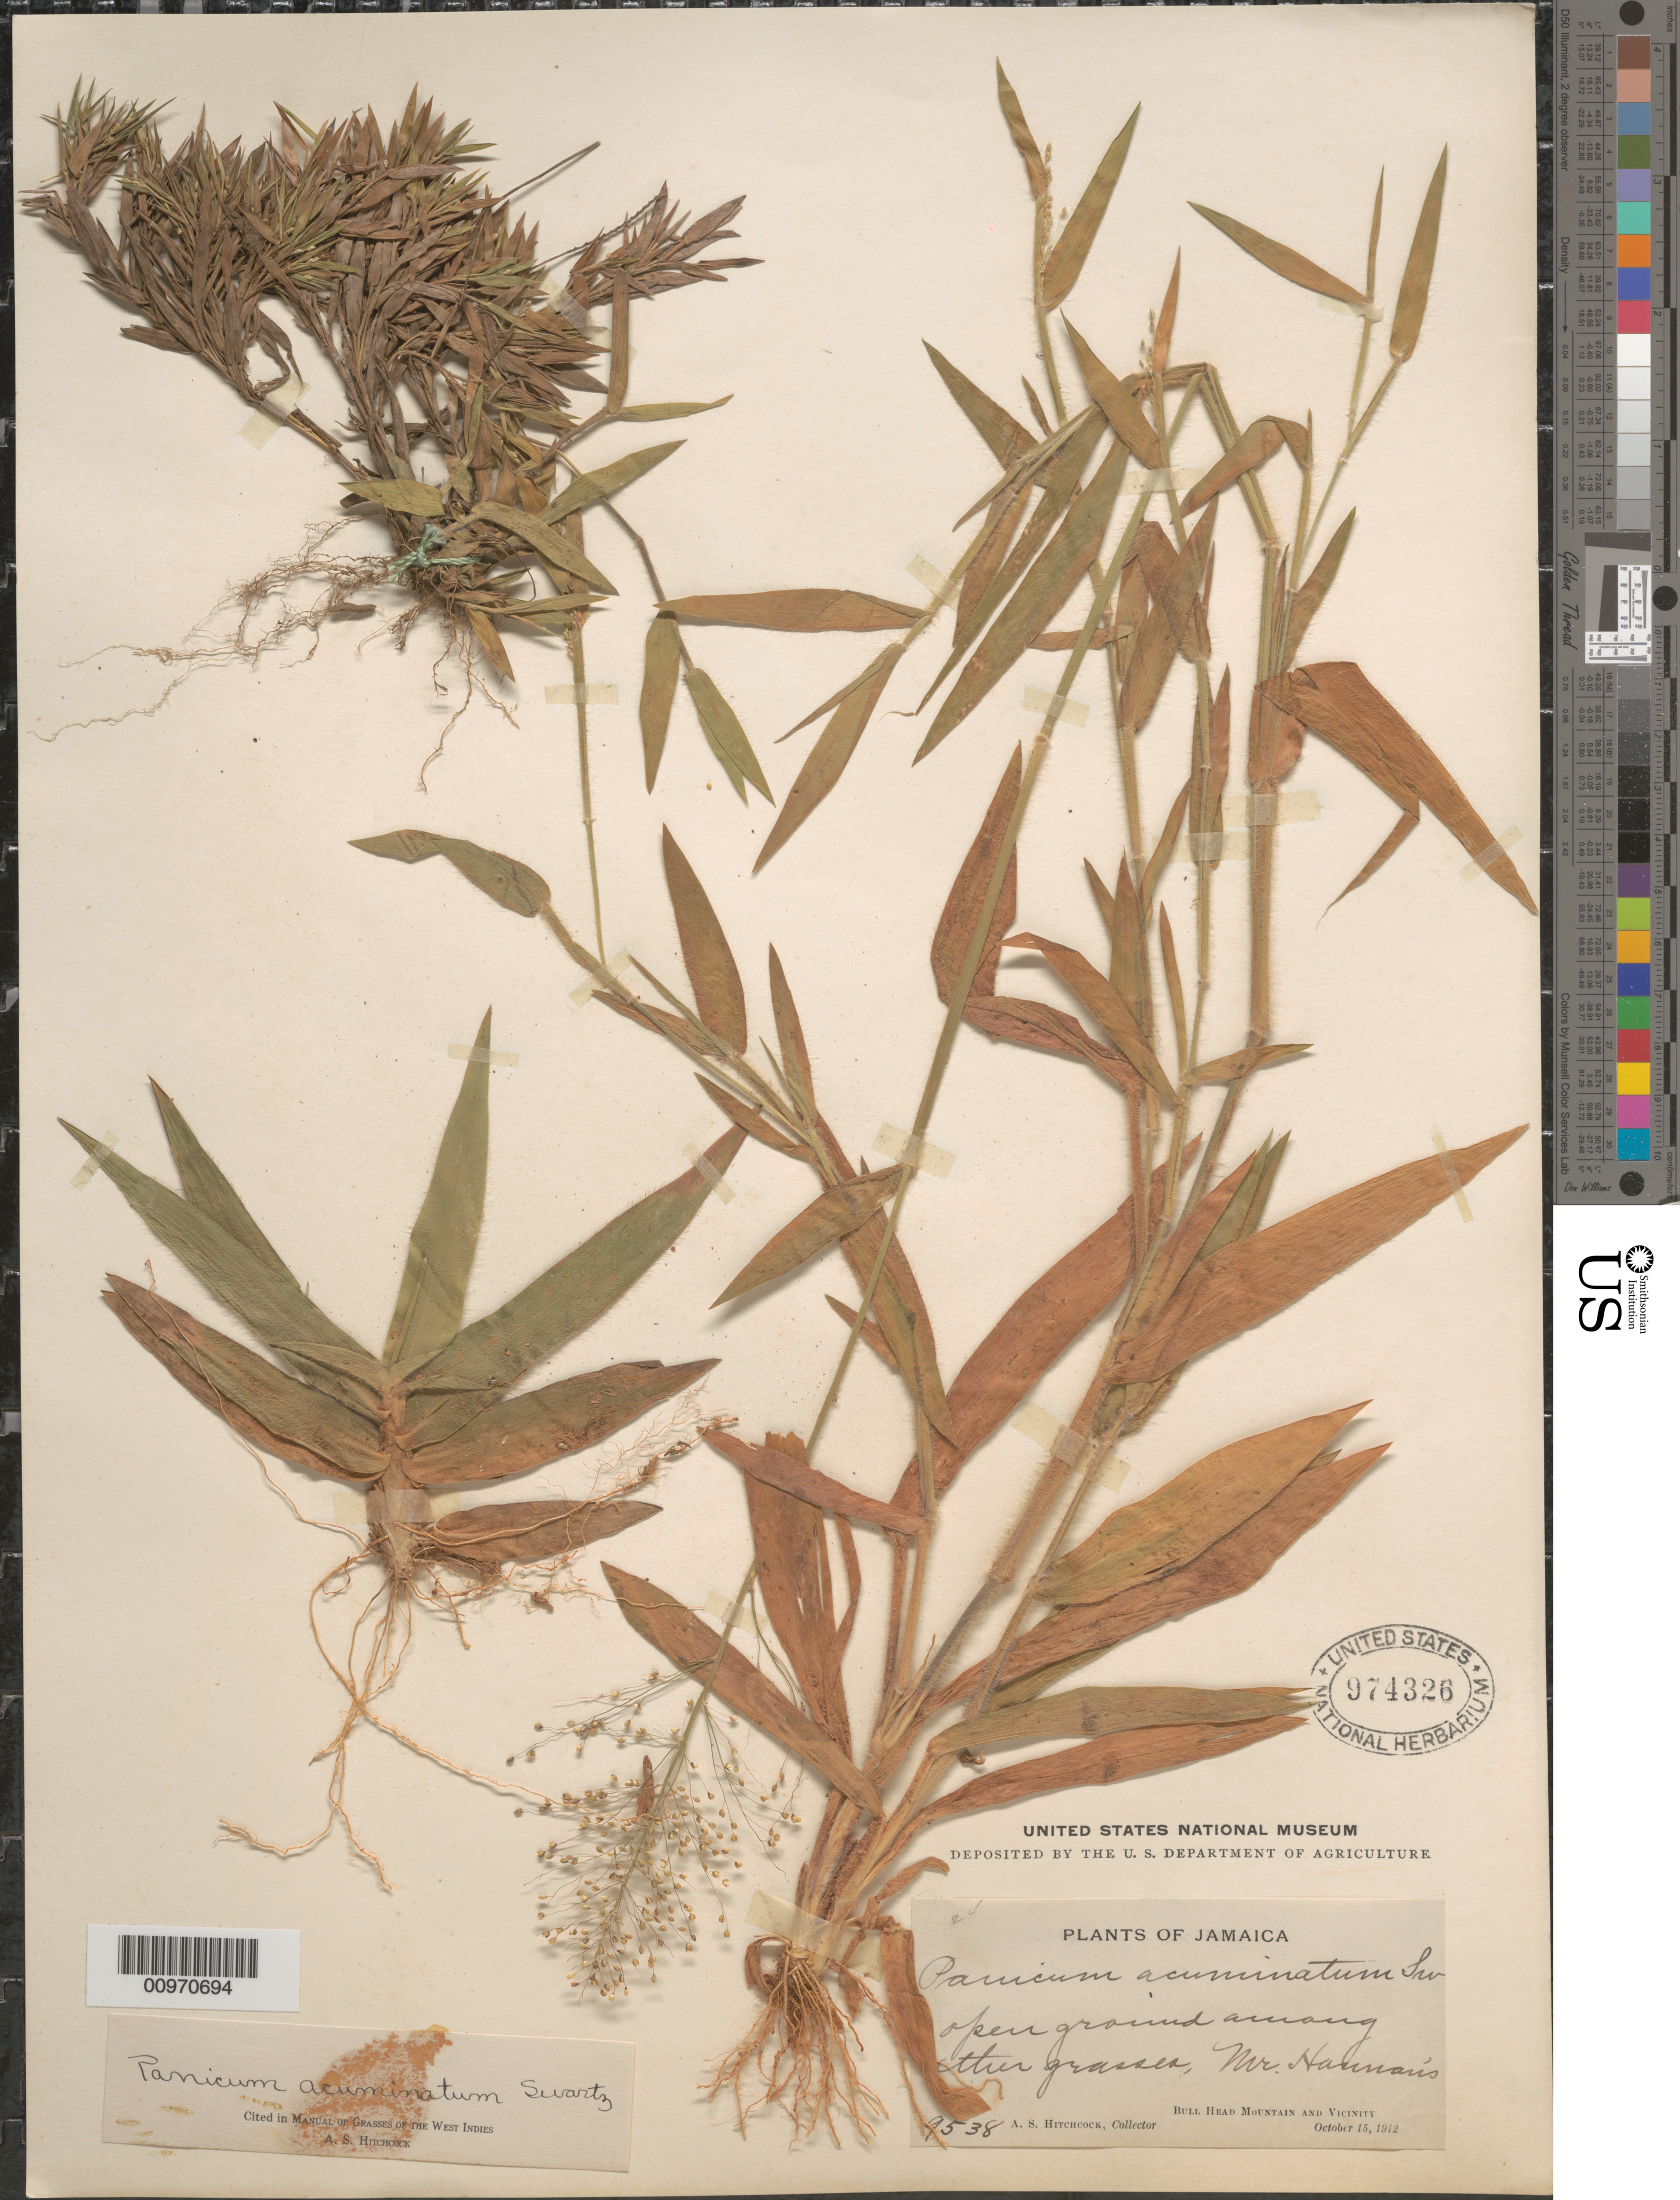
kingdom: Plantae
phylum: Tracheophyta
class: Liliopsida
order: Poales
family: Poaceae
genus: Panicum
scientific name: Panicum acuminatum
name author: Sw.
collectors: A. S. Hitchcock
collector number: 9538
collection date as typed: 15 Oct 1912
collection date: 1912-10-15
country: Jamaica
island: Jamaica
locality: Bull Head Mountain and vicinity; Mr. Harman's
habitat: Open ground among other grasses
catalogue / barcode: US 974326